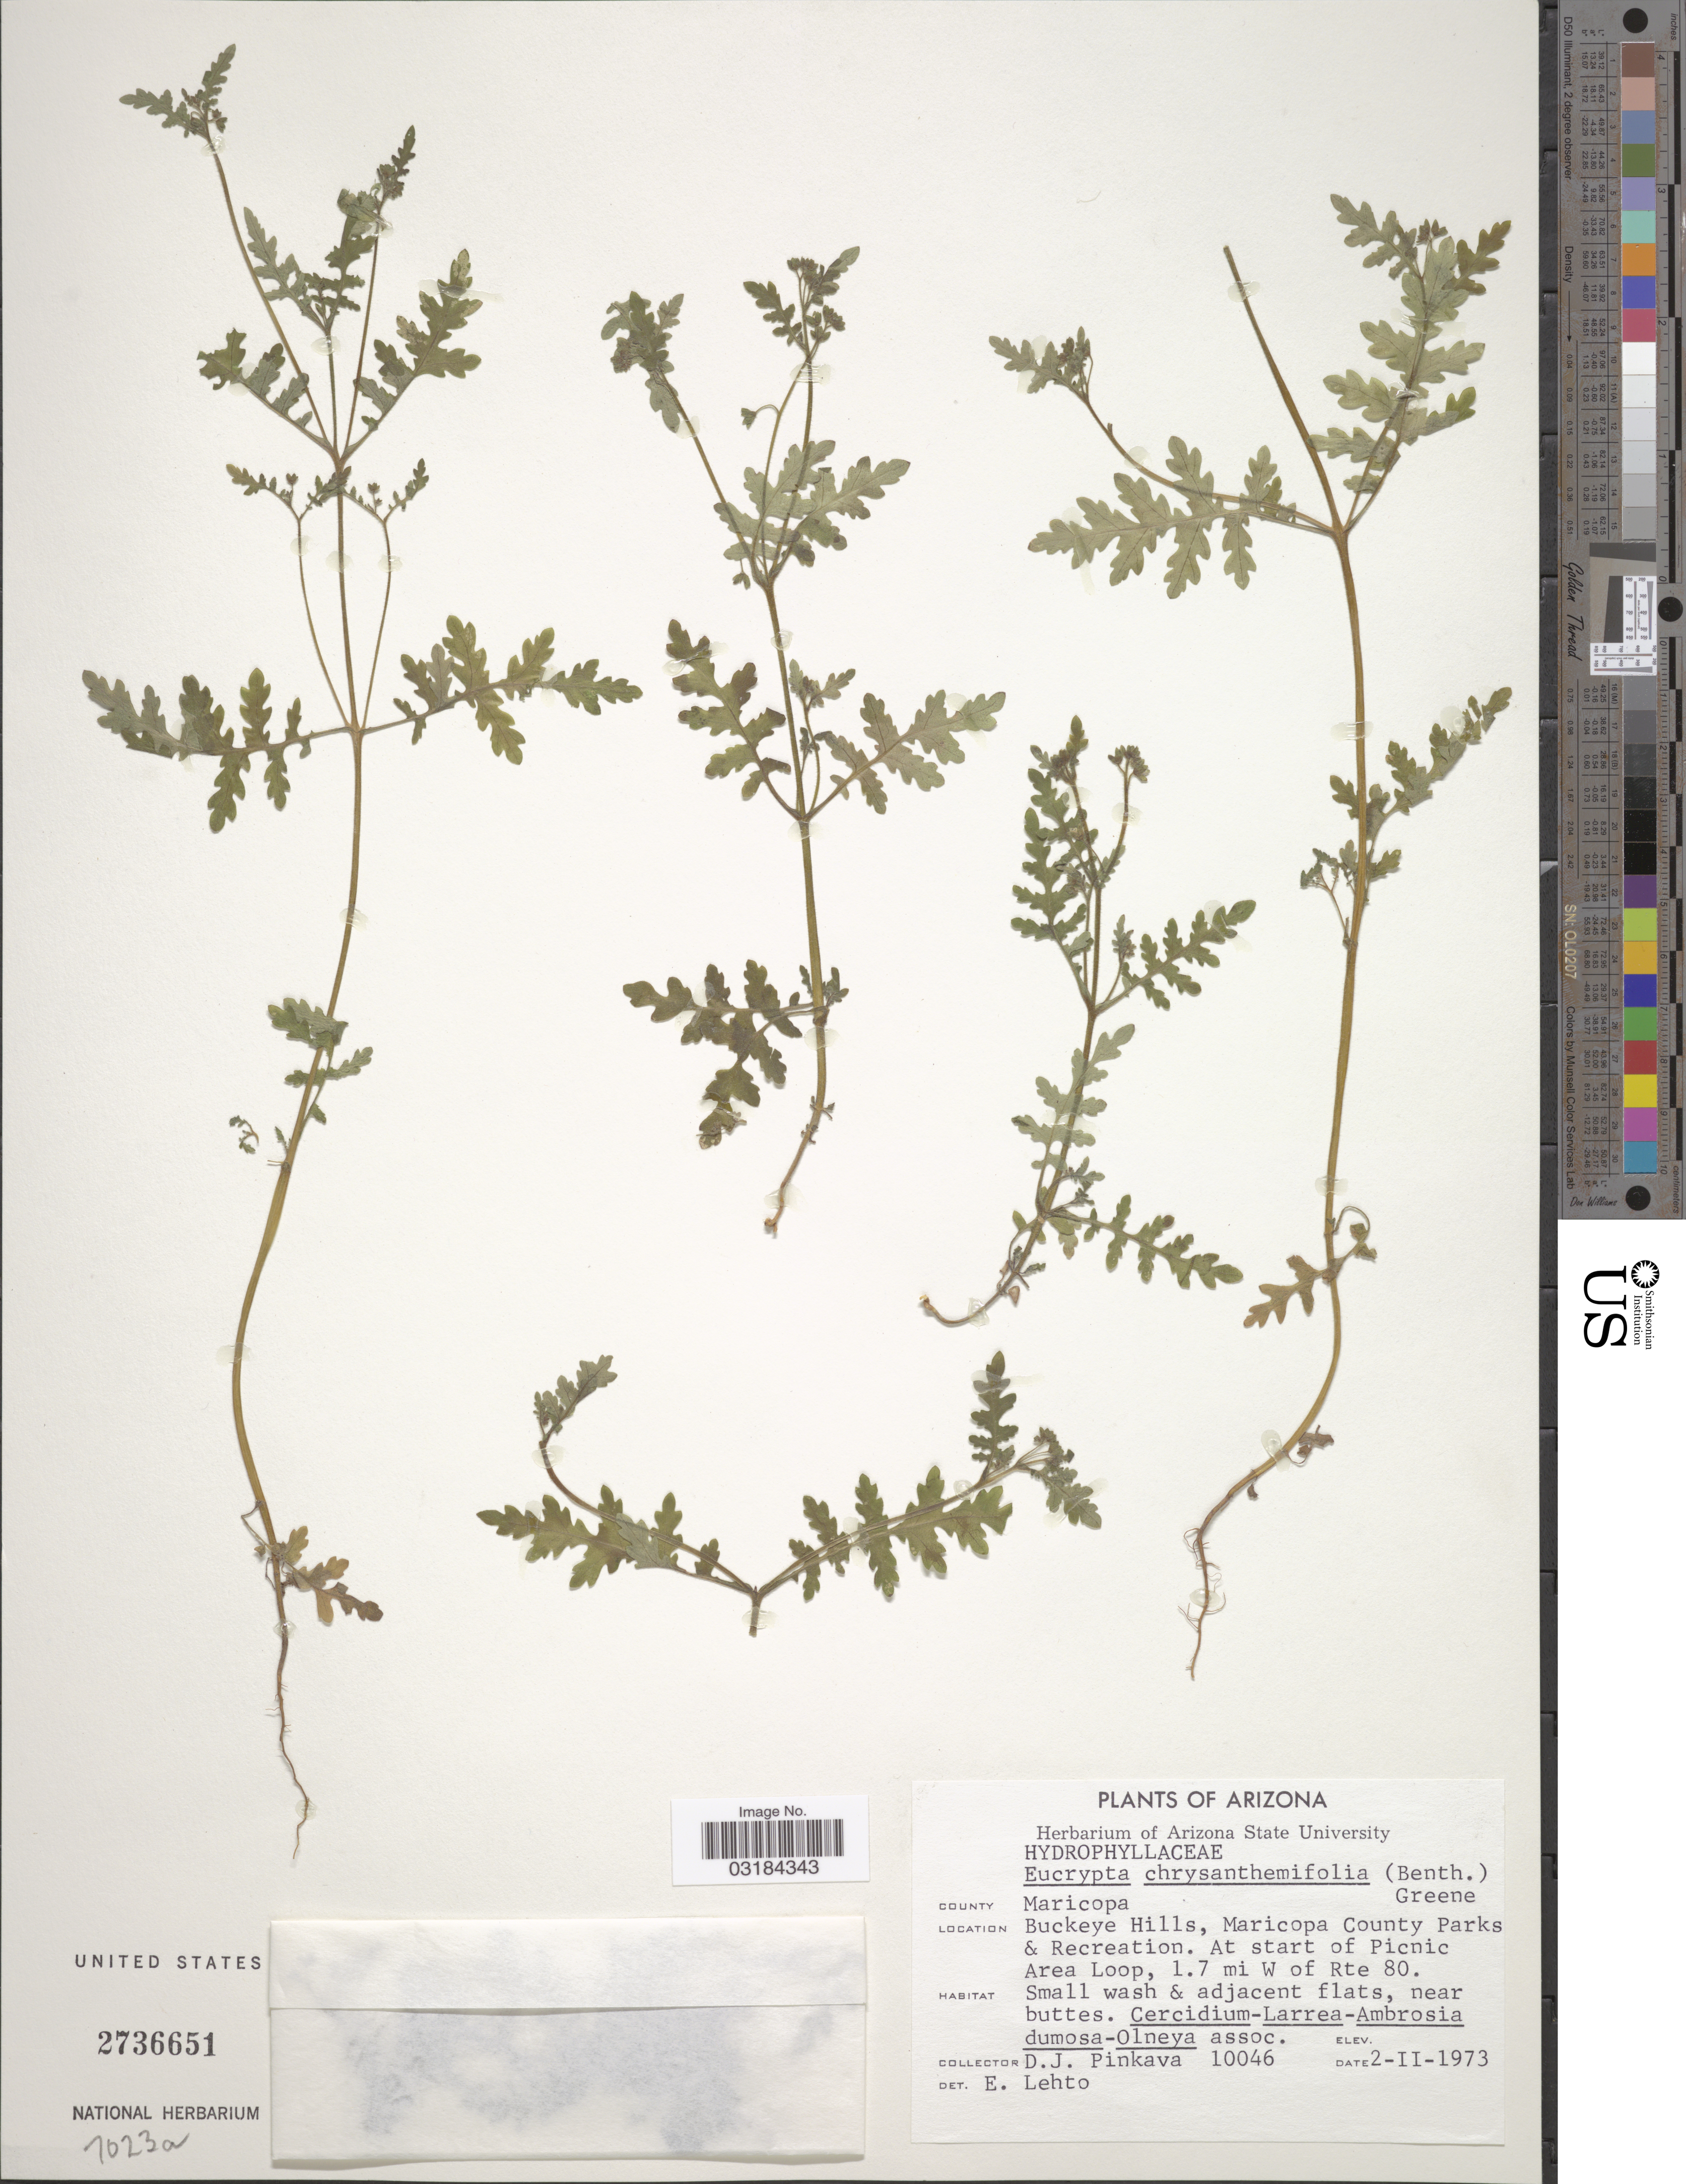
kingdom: Plantae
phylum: Tracheophyta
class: Magnoliopsida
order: Boraginales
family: Hydrophyllaceae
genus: Eucrypta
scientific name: Eucrypta chrysanthemifolia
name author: (Benth.) Greene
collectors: D. J. Pinkava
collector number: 10046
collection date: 1973-02-02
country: United States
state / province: Arizona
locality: County Maricopa. Buckeye Hills, Maricopa County Parks & Recreation. At start of Picnic Area Loop, 1.7 mi W of Rte 80.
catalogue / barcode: US 2736651